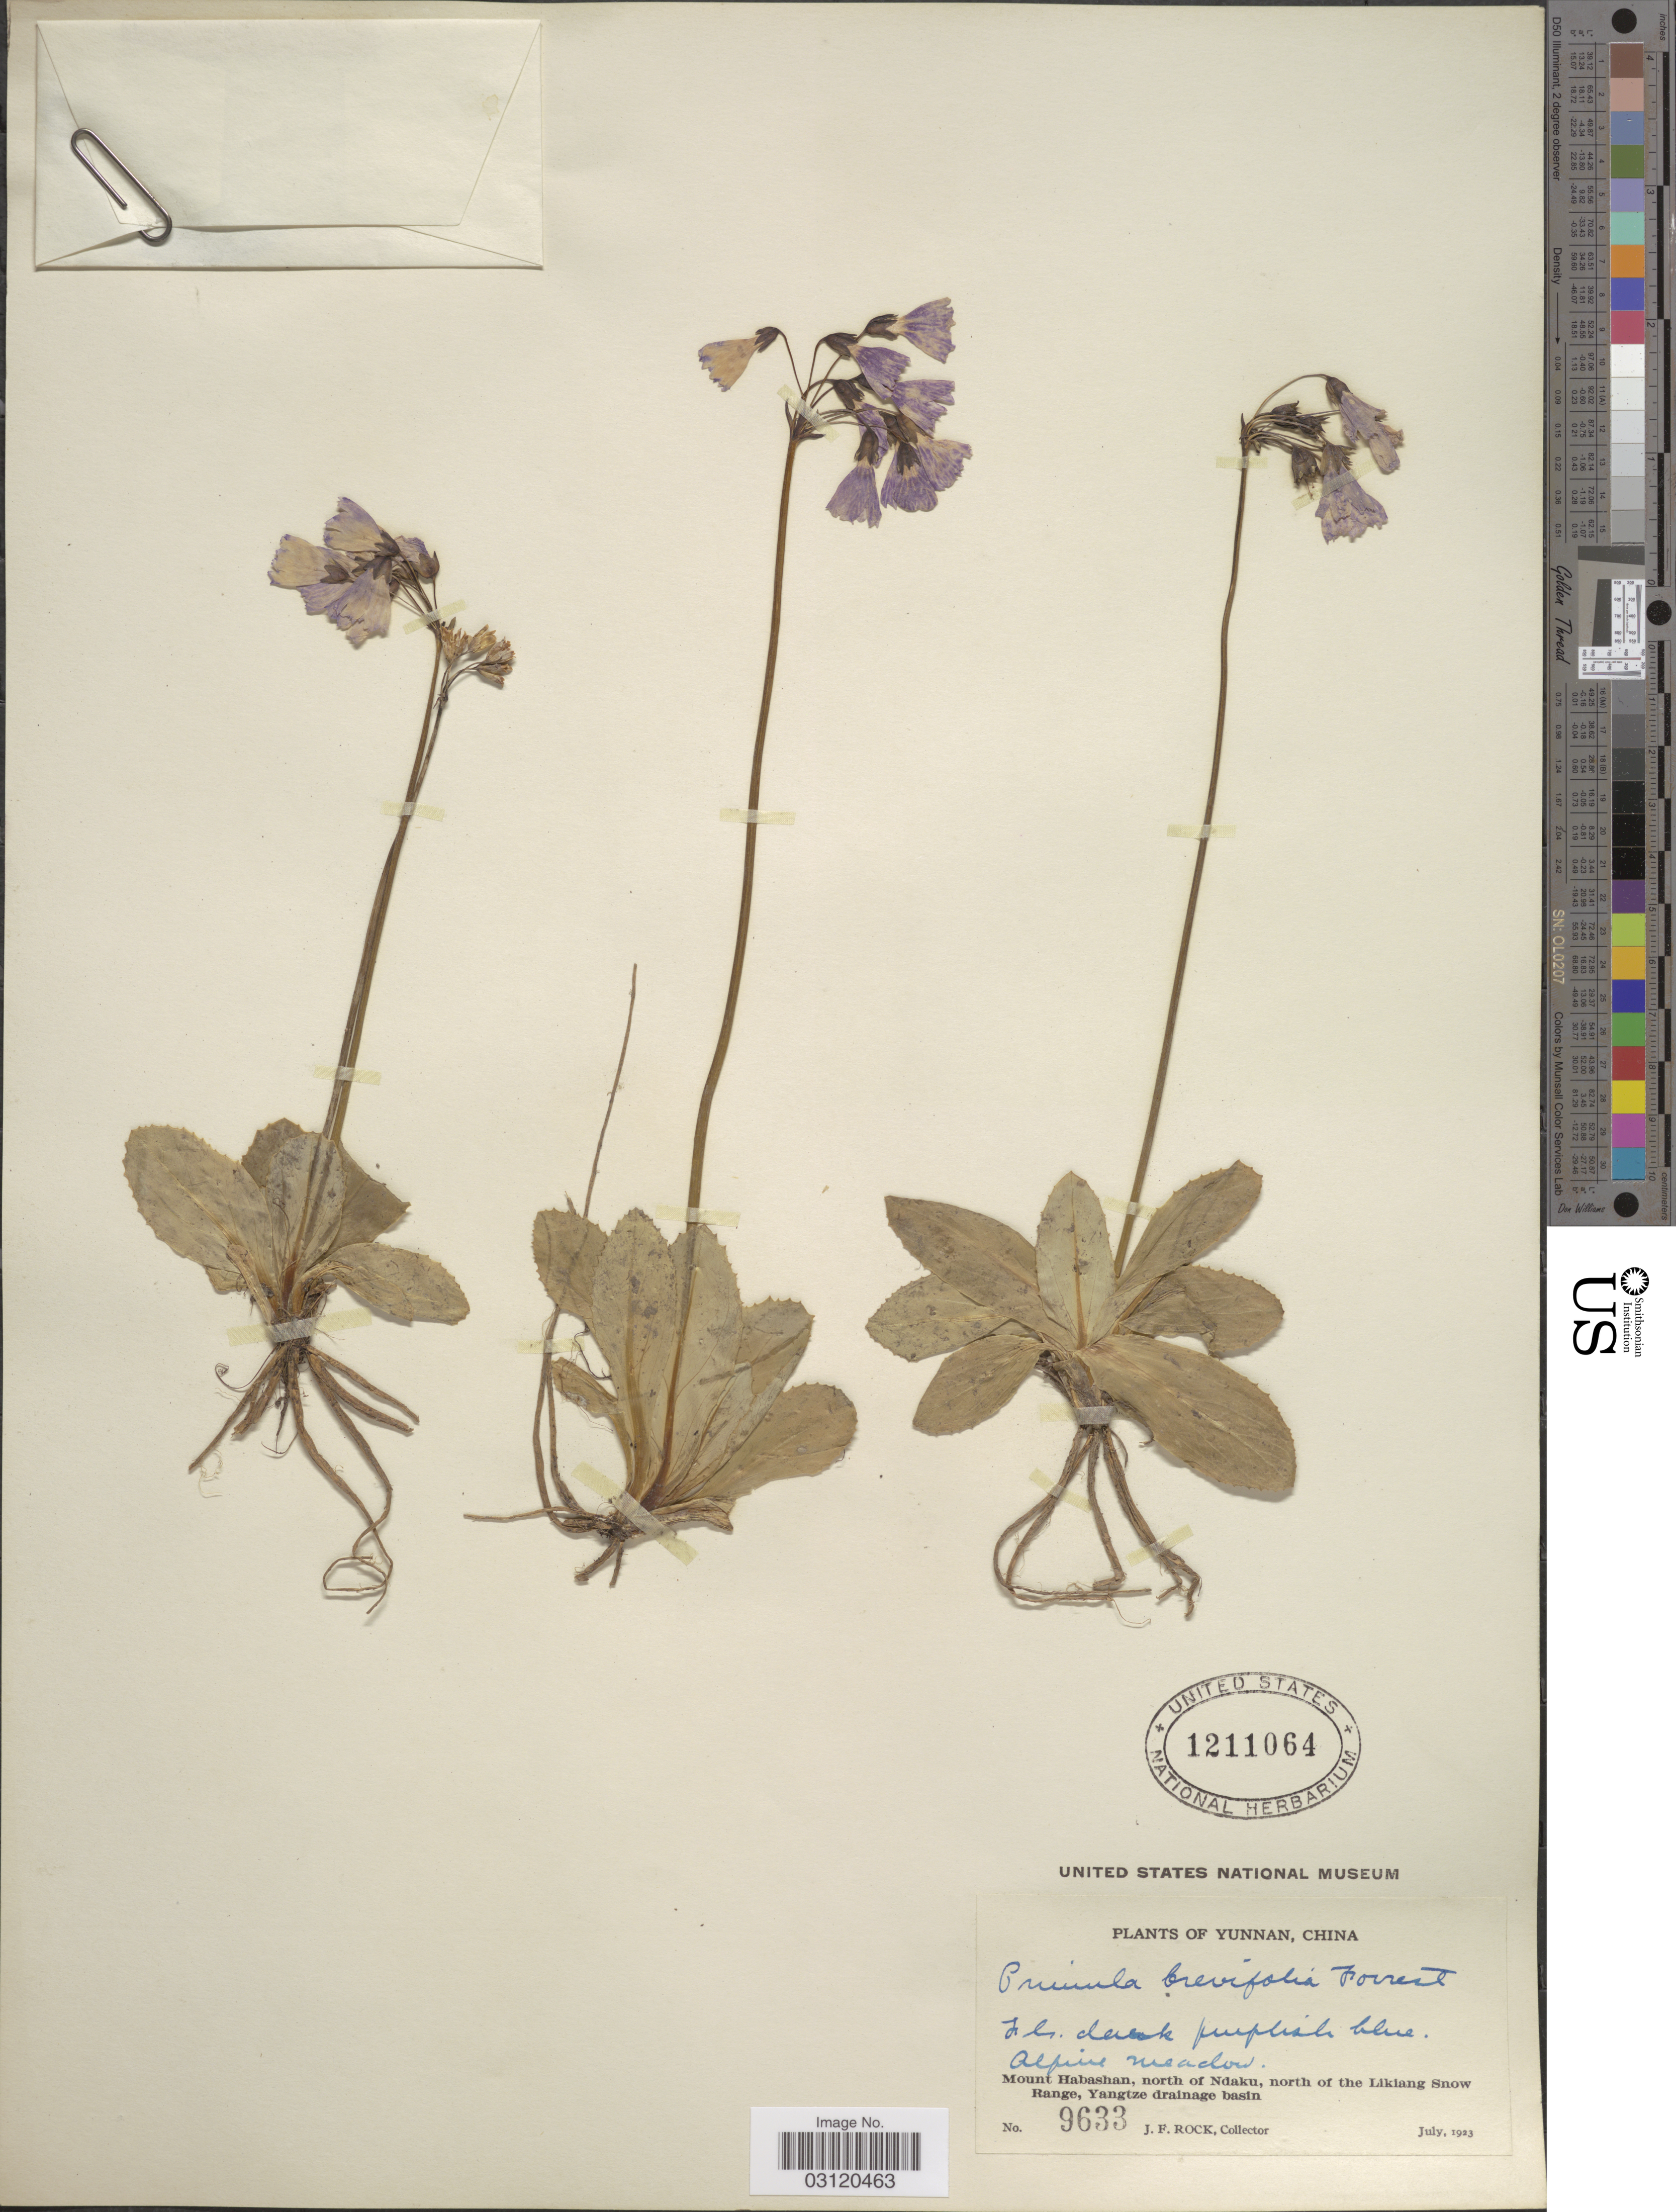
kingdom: Plantae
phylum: Tracheophyta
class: Magnoliopsida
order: Ericales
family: Primulaceae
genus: Primula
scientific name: Primula amethystina subsp. brevifolia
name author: (Forrest) W.W. Sm. & Forrest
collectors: J. Rock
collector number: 9633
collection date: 1923-07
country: China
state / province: Yunnan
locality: Mount Habashan, north of Ndaku, north of the Likiang Snow Range, Yangtze drainage basin.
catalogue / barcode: US 1211064